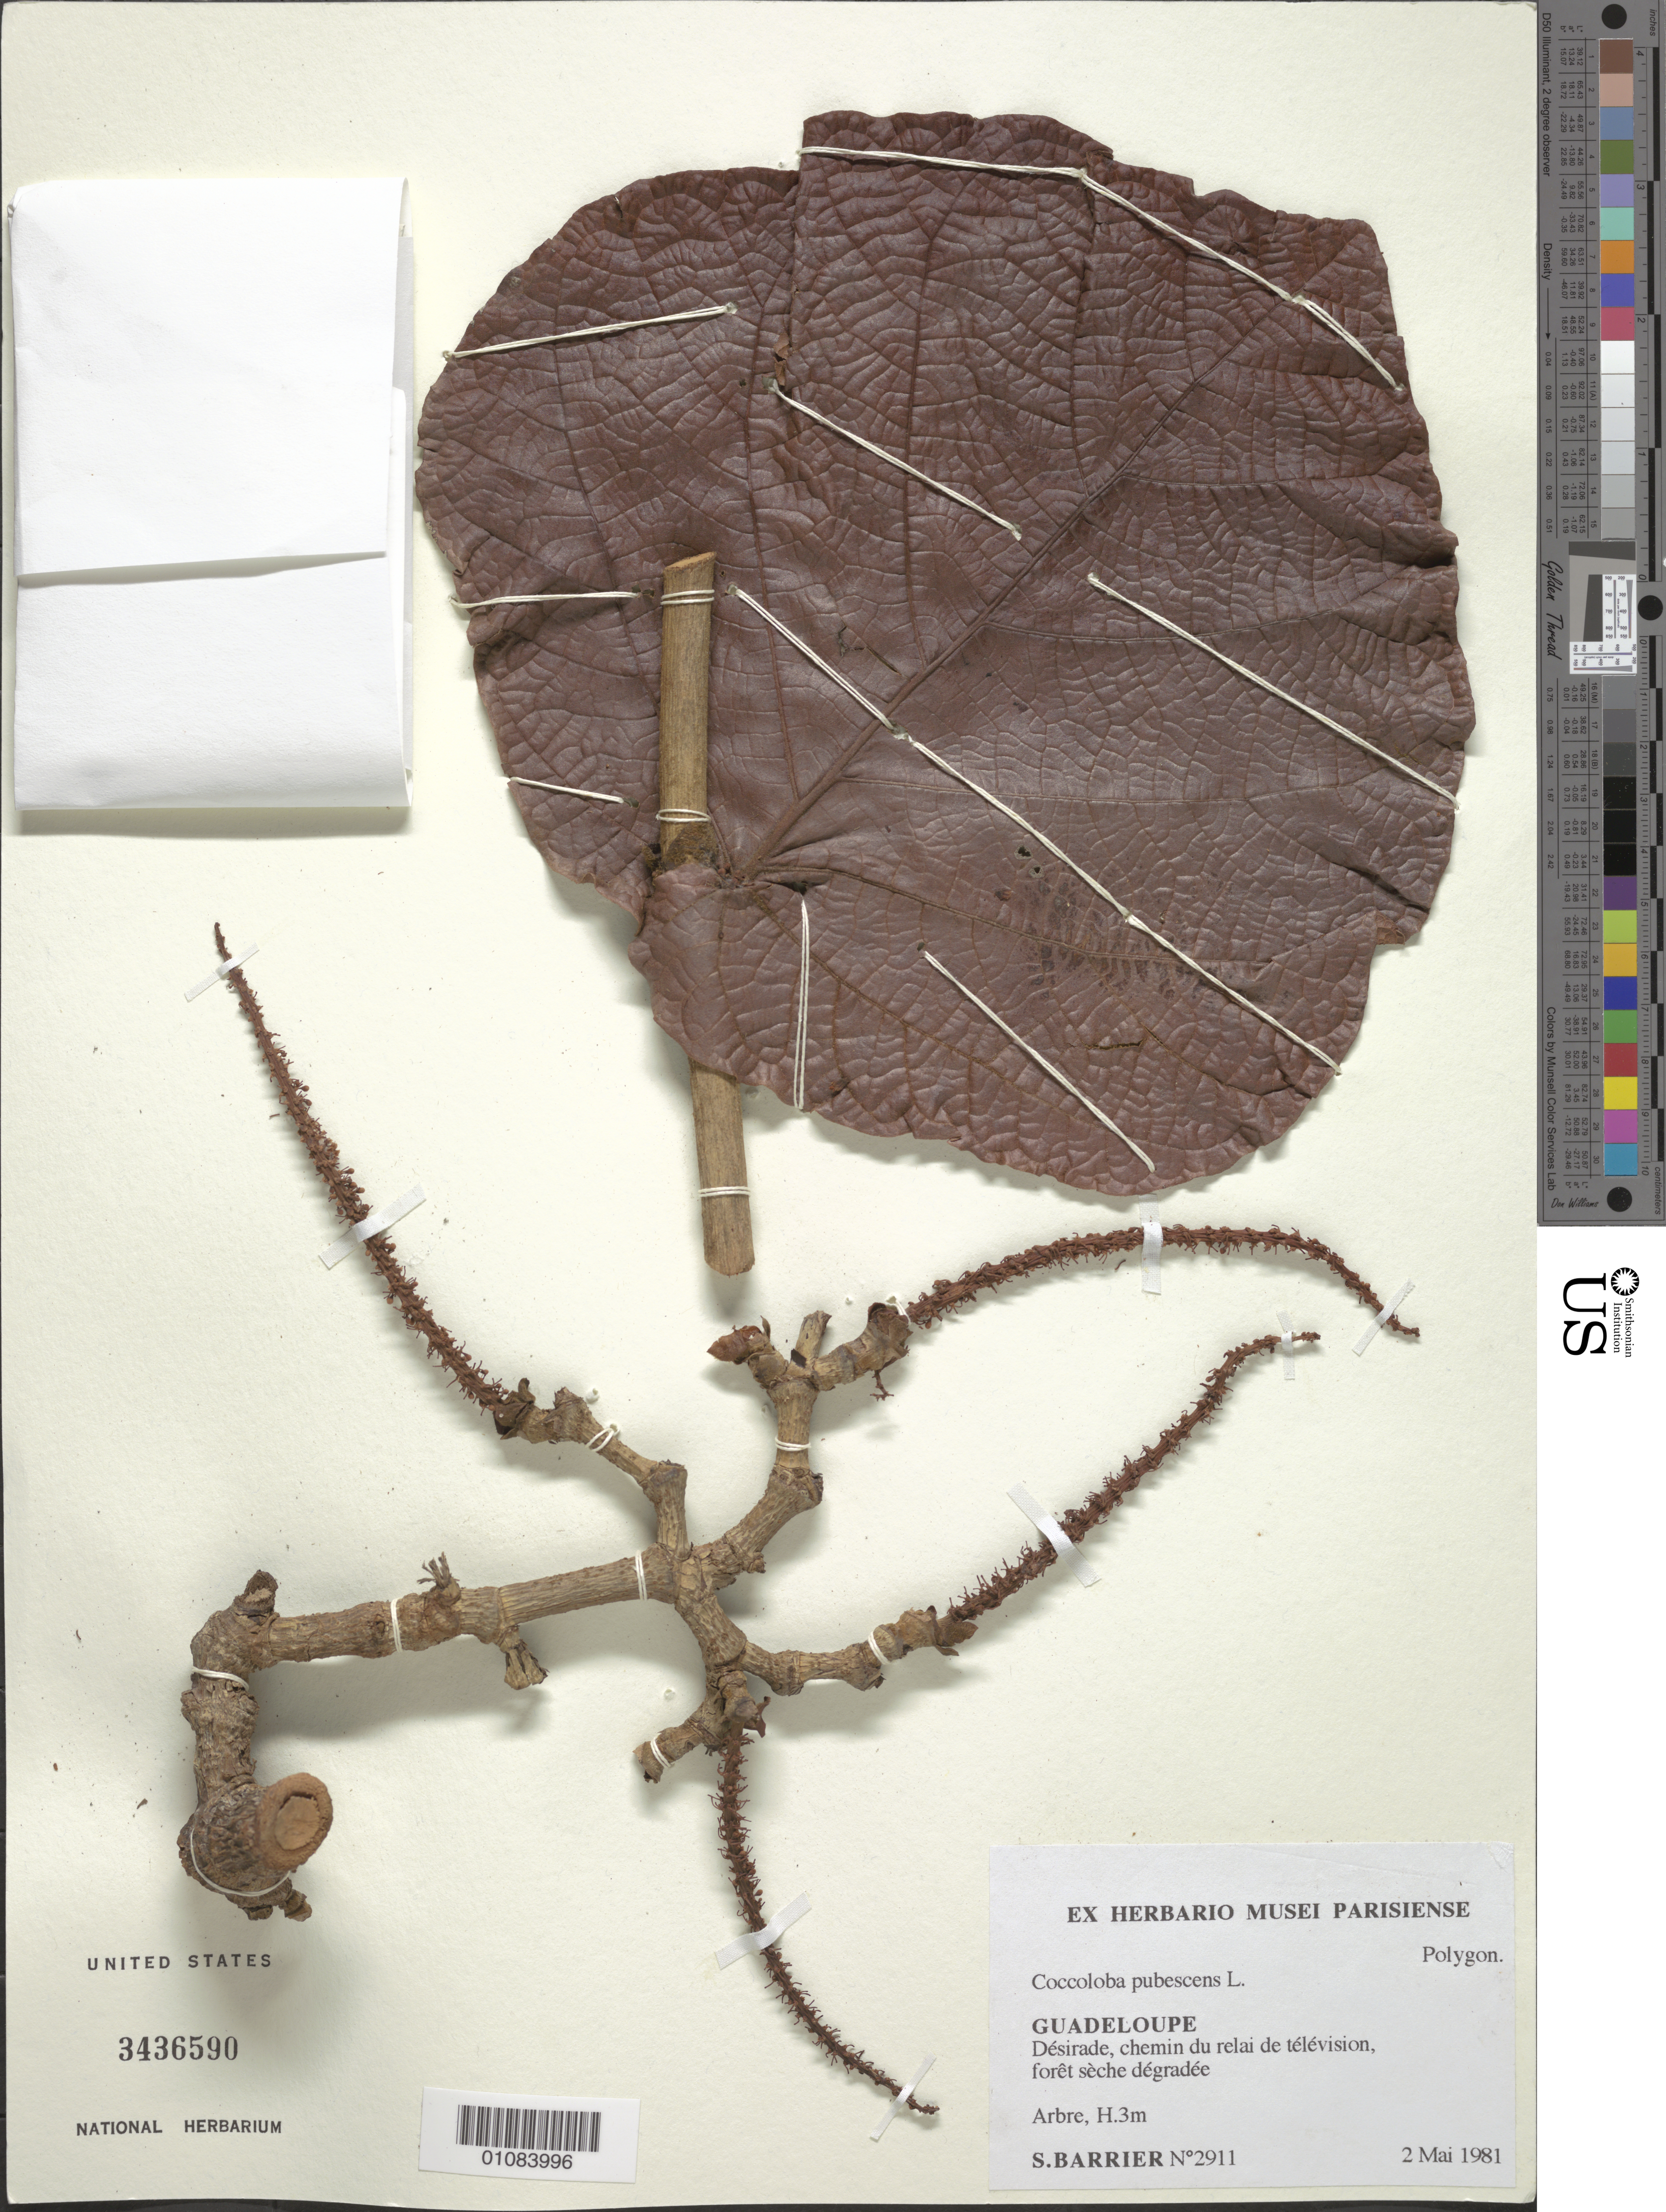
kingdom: Plantae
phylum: Tracheophyta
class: Magnoliopsida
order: Caryophyllales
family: Polygonaceae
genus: Coccoloba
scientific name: Coccoloba pubescens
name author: L.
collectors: S. Barrier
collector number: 2911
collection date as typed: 02 May 1981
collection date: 1981-05-02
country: Guadeloupe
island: La Désirade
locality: Desirade, chemin du relai de television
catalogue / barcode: US 3436590